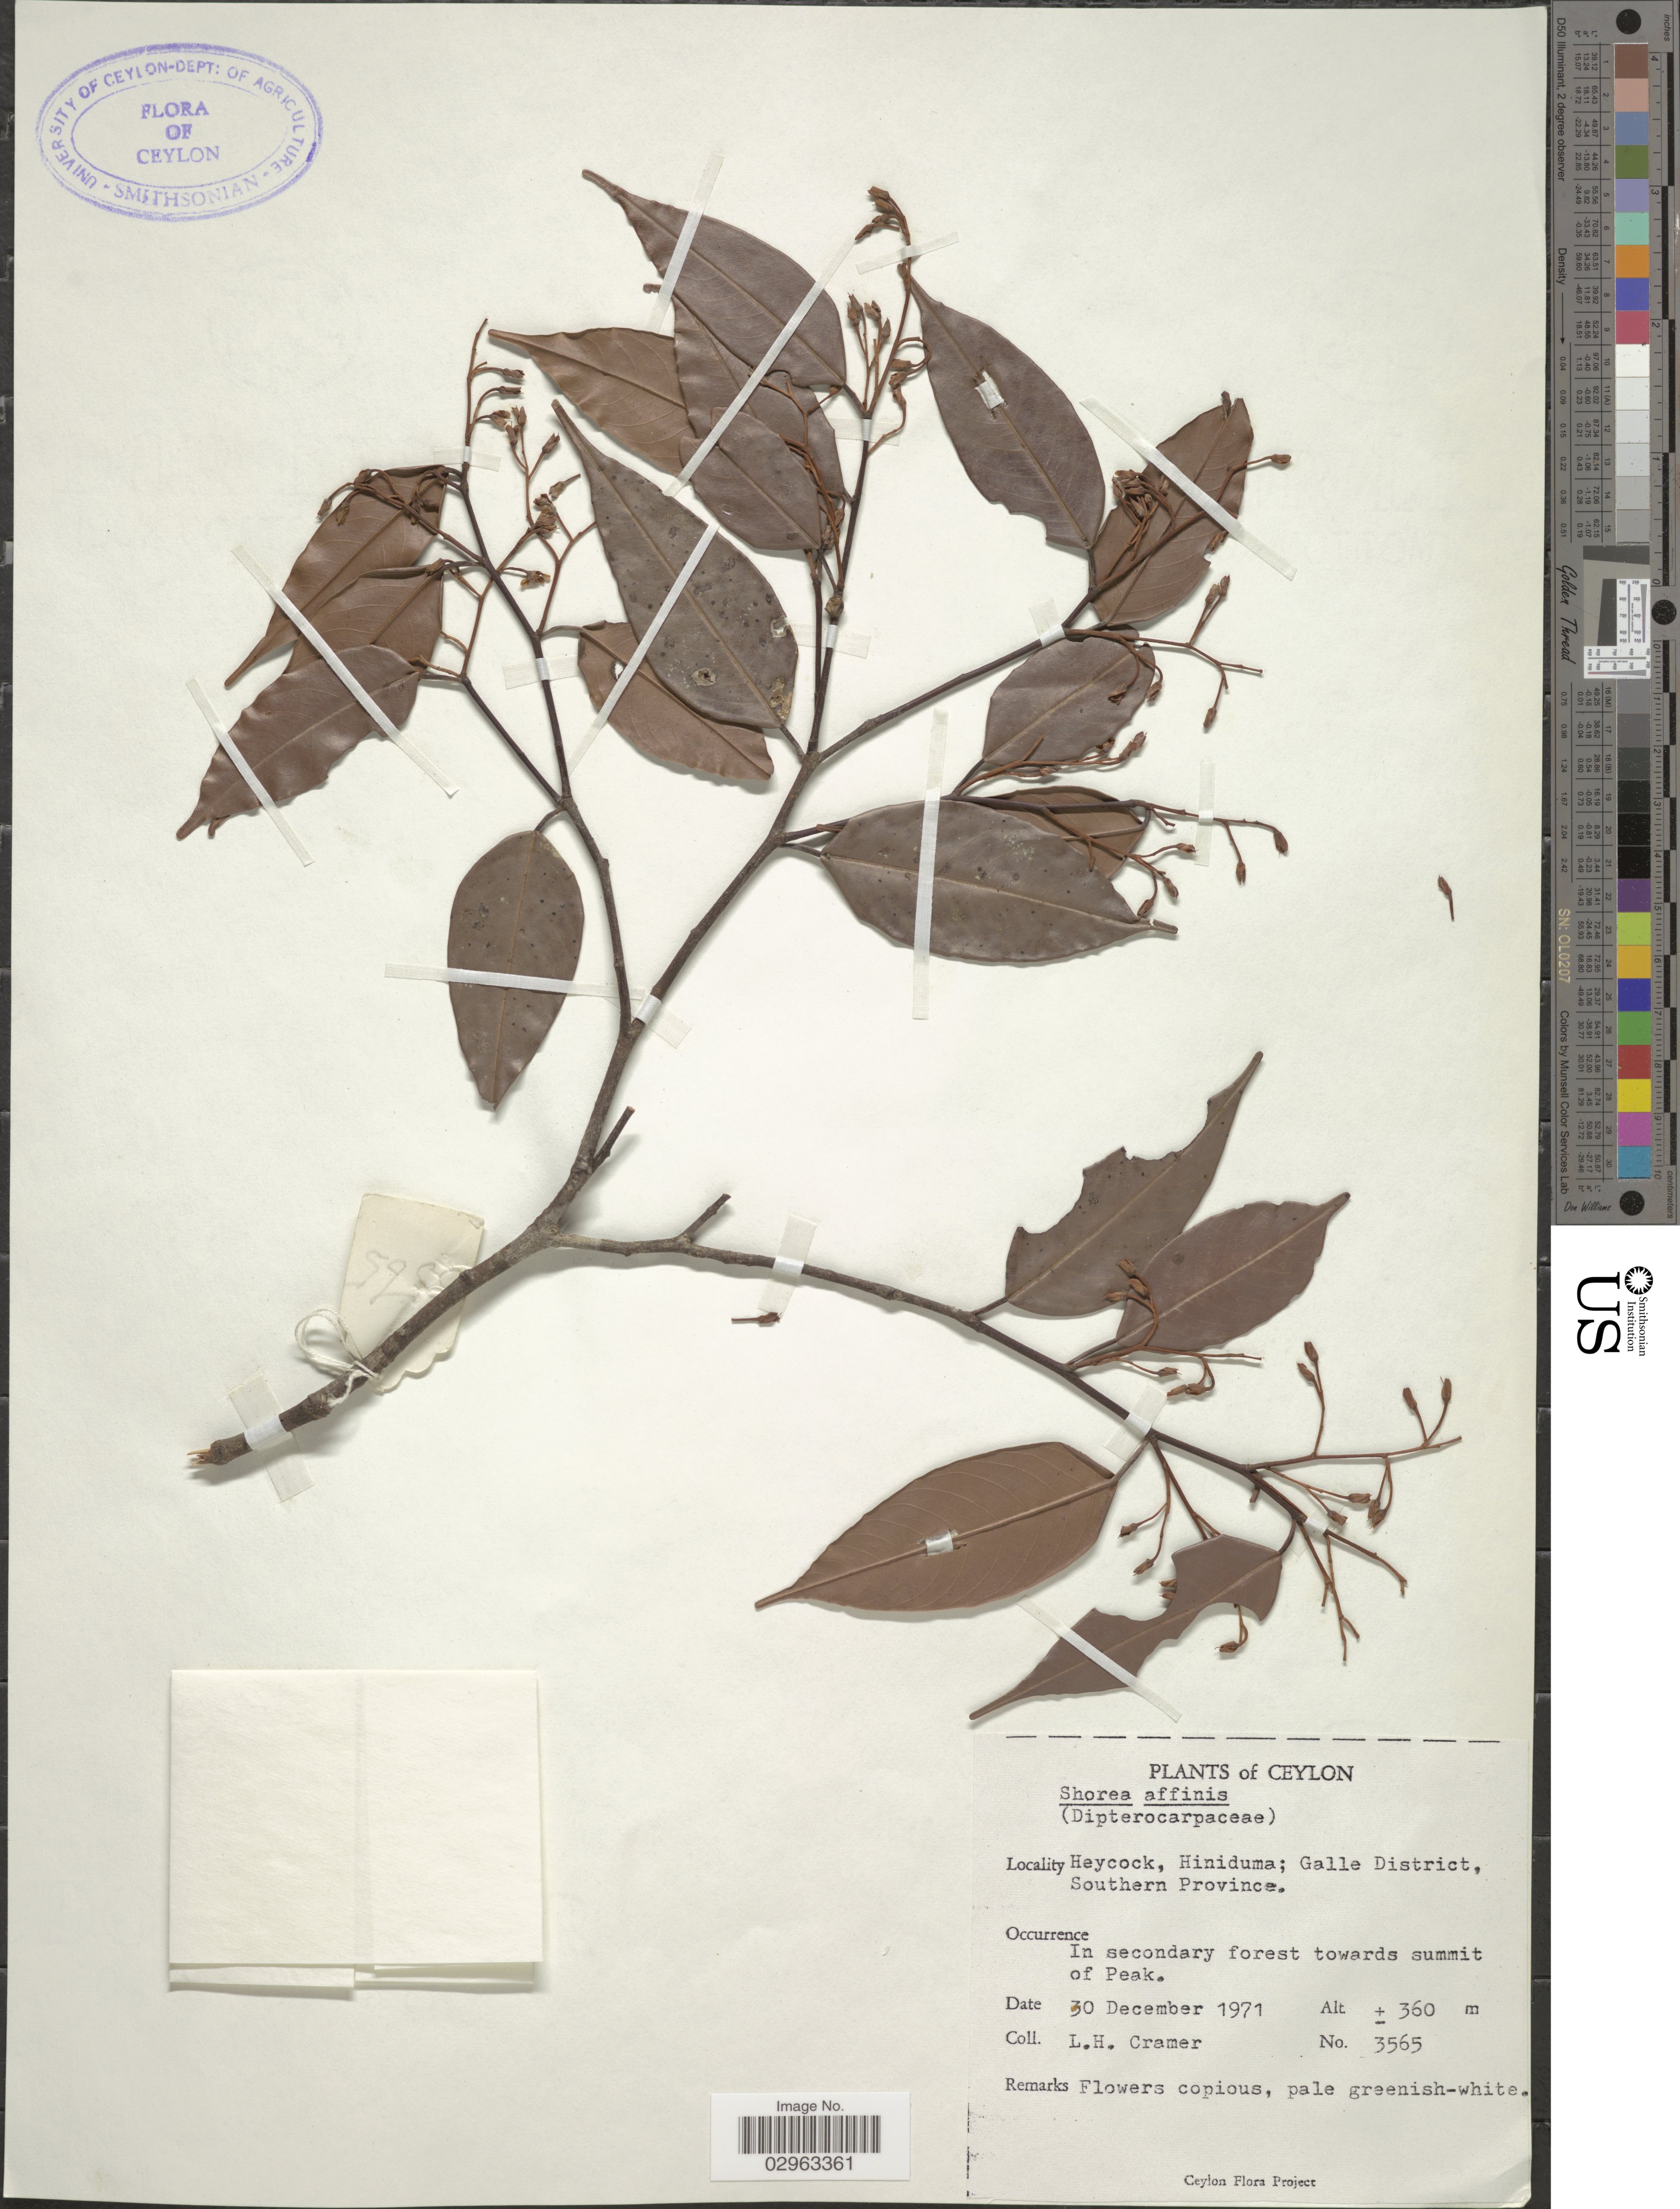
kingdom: Plantae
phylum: Tracheophyta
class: Magnoliopsida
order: Malvales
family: Dipterocarpaceae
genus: Doona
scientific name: Doona affinis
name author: Thwaites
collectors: L. H. Cramer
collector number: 3565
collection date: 1971-12-30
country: Sri Lanka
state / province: Southern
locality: Heycock, Hiniduma; Galle District, Southern Province.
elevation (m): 360